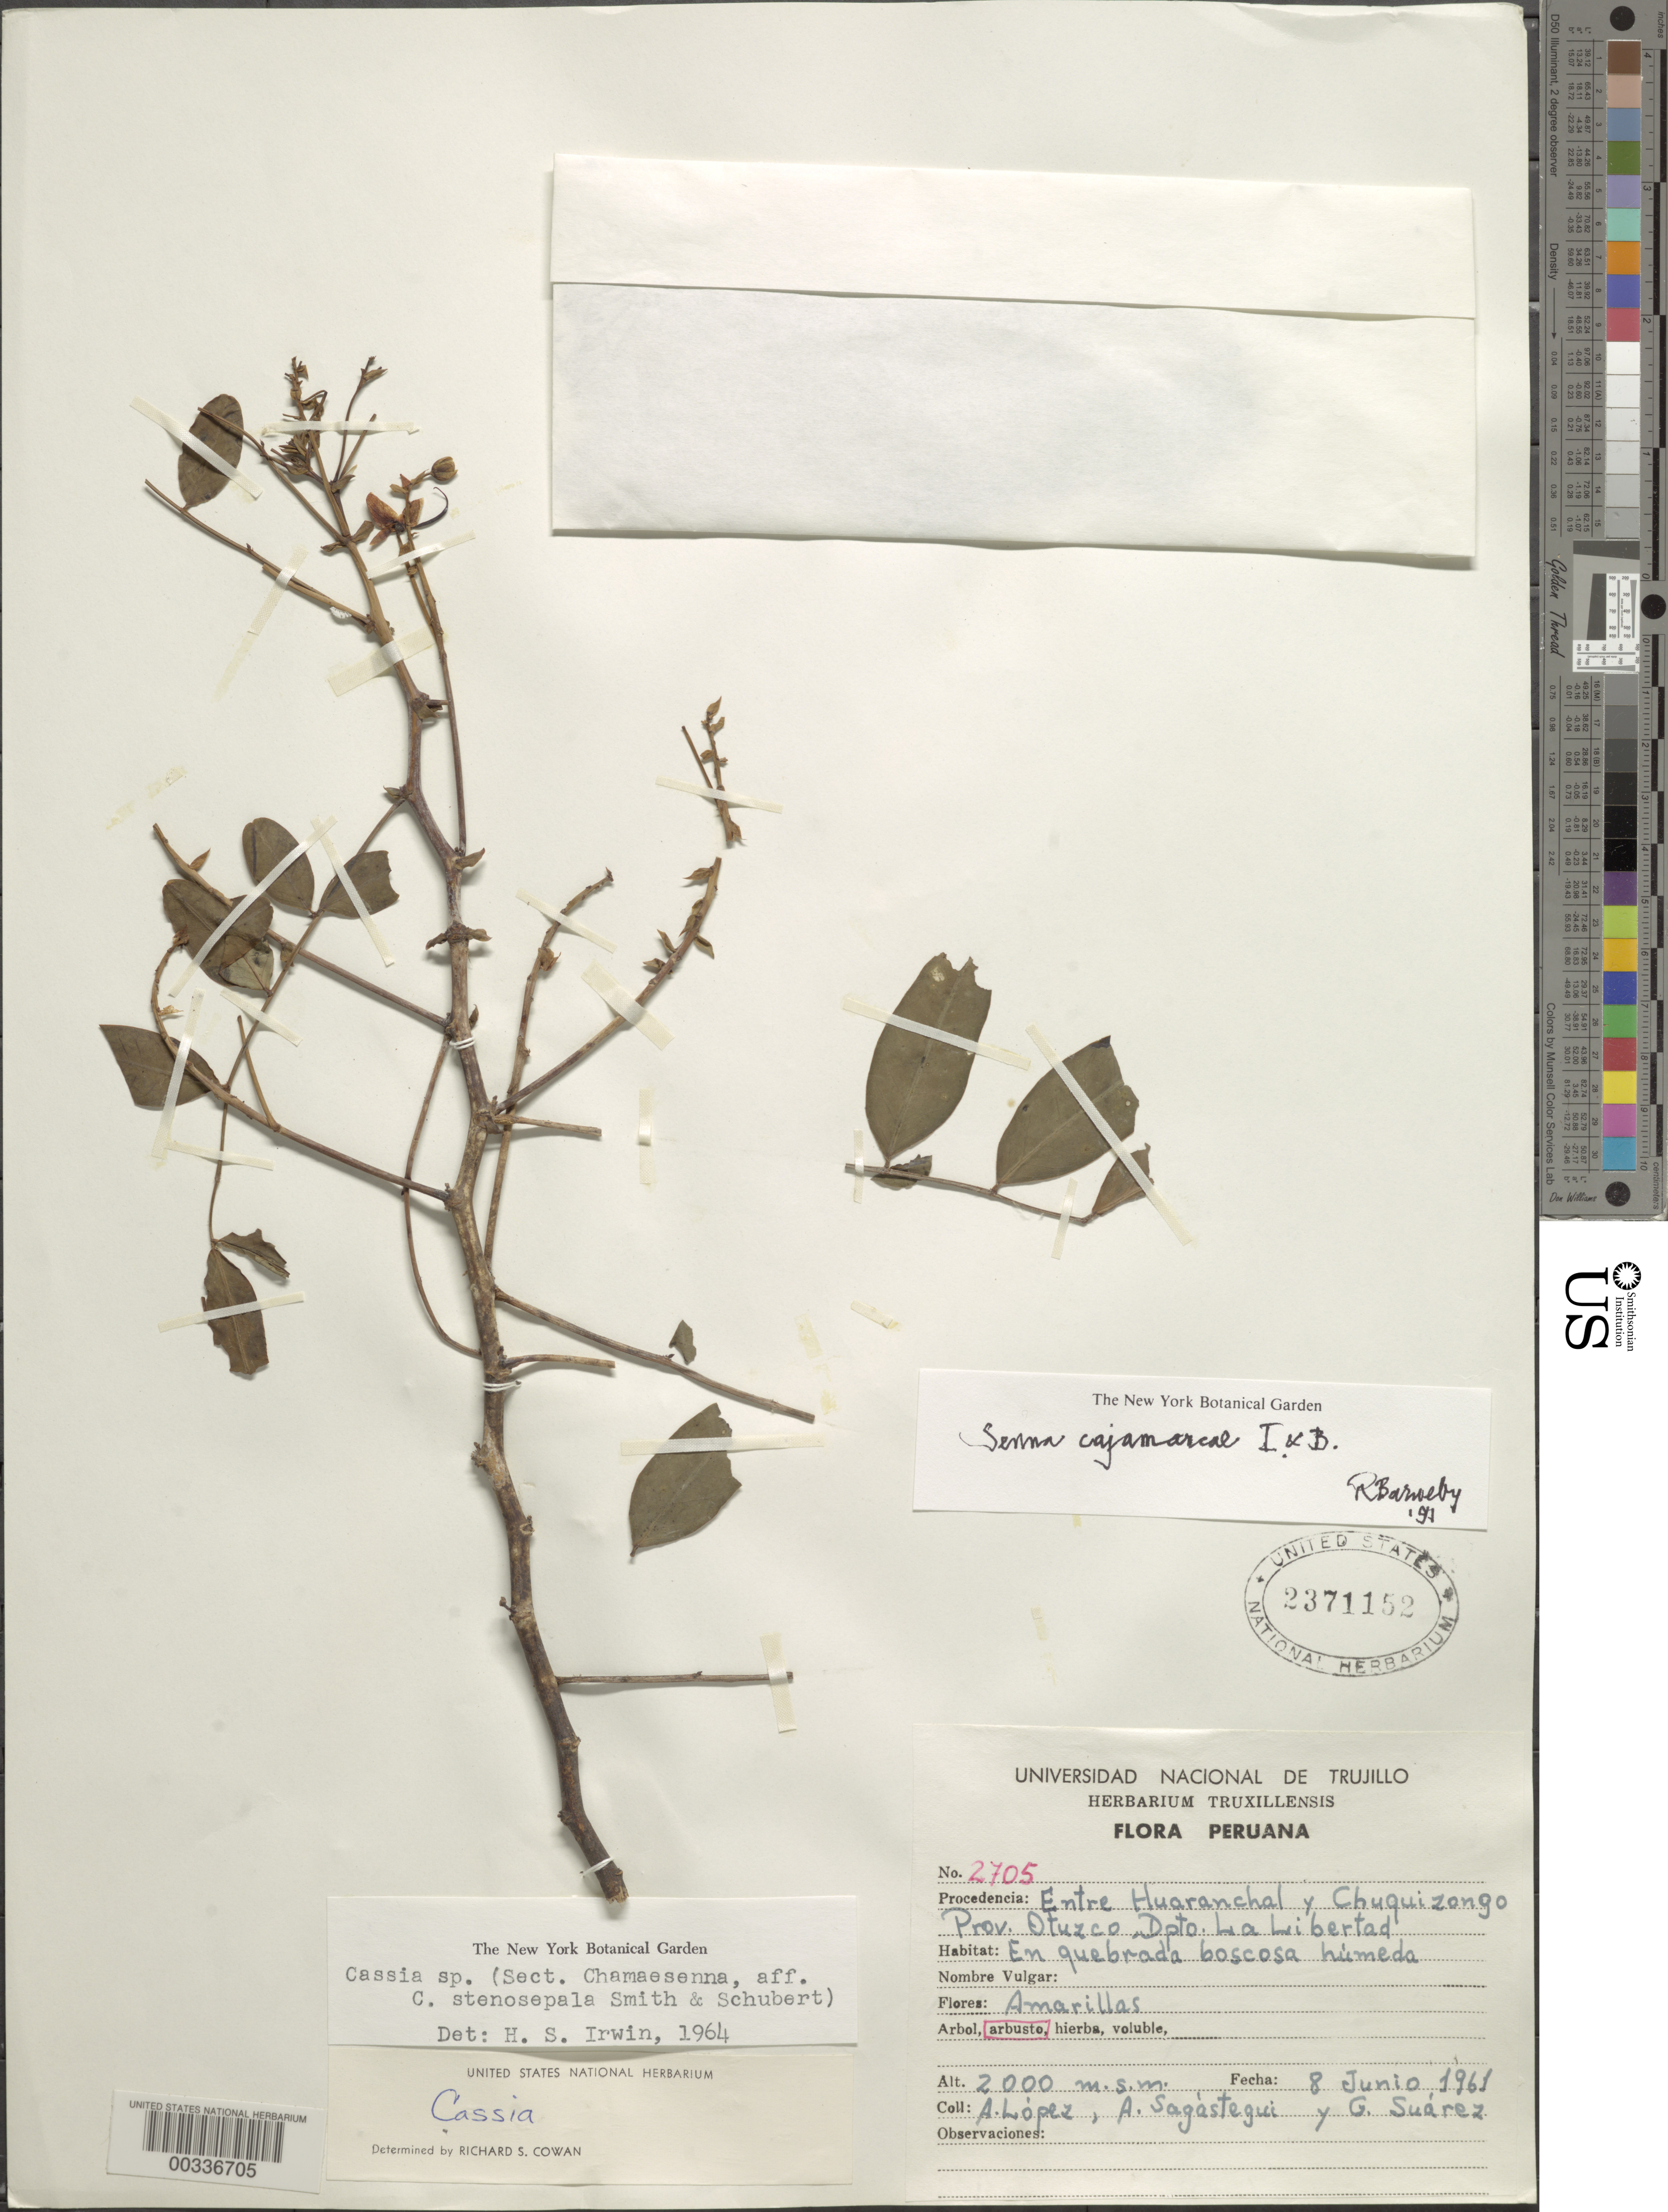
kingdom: Plantae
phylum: Tracheophyta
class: Magnoliopsida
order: Fabales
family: Fabaceae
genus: Senna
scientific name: Senna cajamarcae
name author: H.S. Irwin & Barneby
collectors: A. López M., A. Sagástegui A. & G. Suarez G.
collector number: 2705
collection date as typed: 08 Jun 1961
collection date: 1961-06-08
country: Peru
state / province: La Libertad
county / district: Otuzco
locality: Between huaranchal and chuquizongo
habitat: Quebrada boscosa humeda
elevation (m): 2000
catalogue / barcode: US 2371152